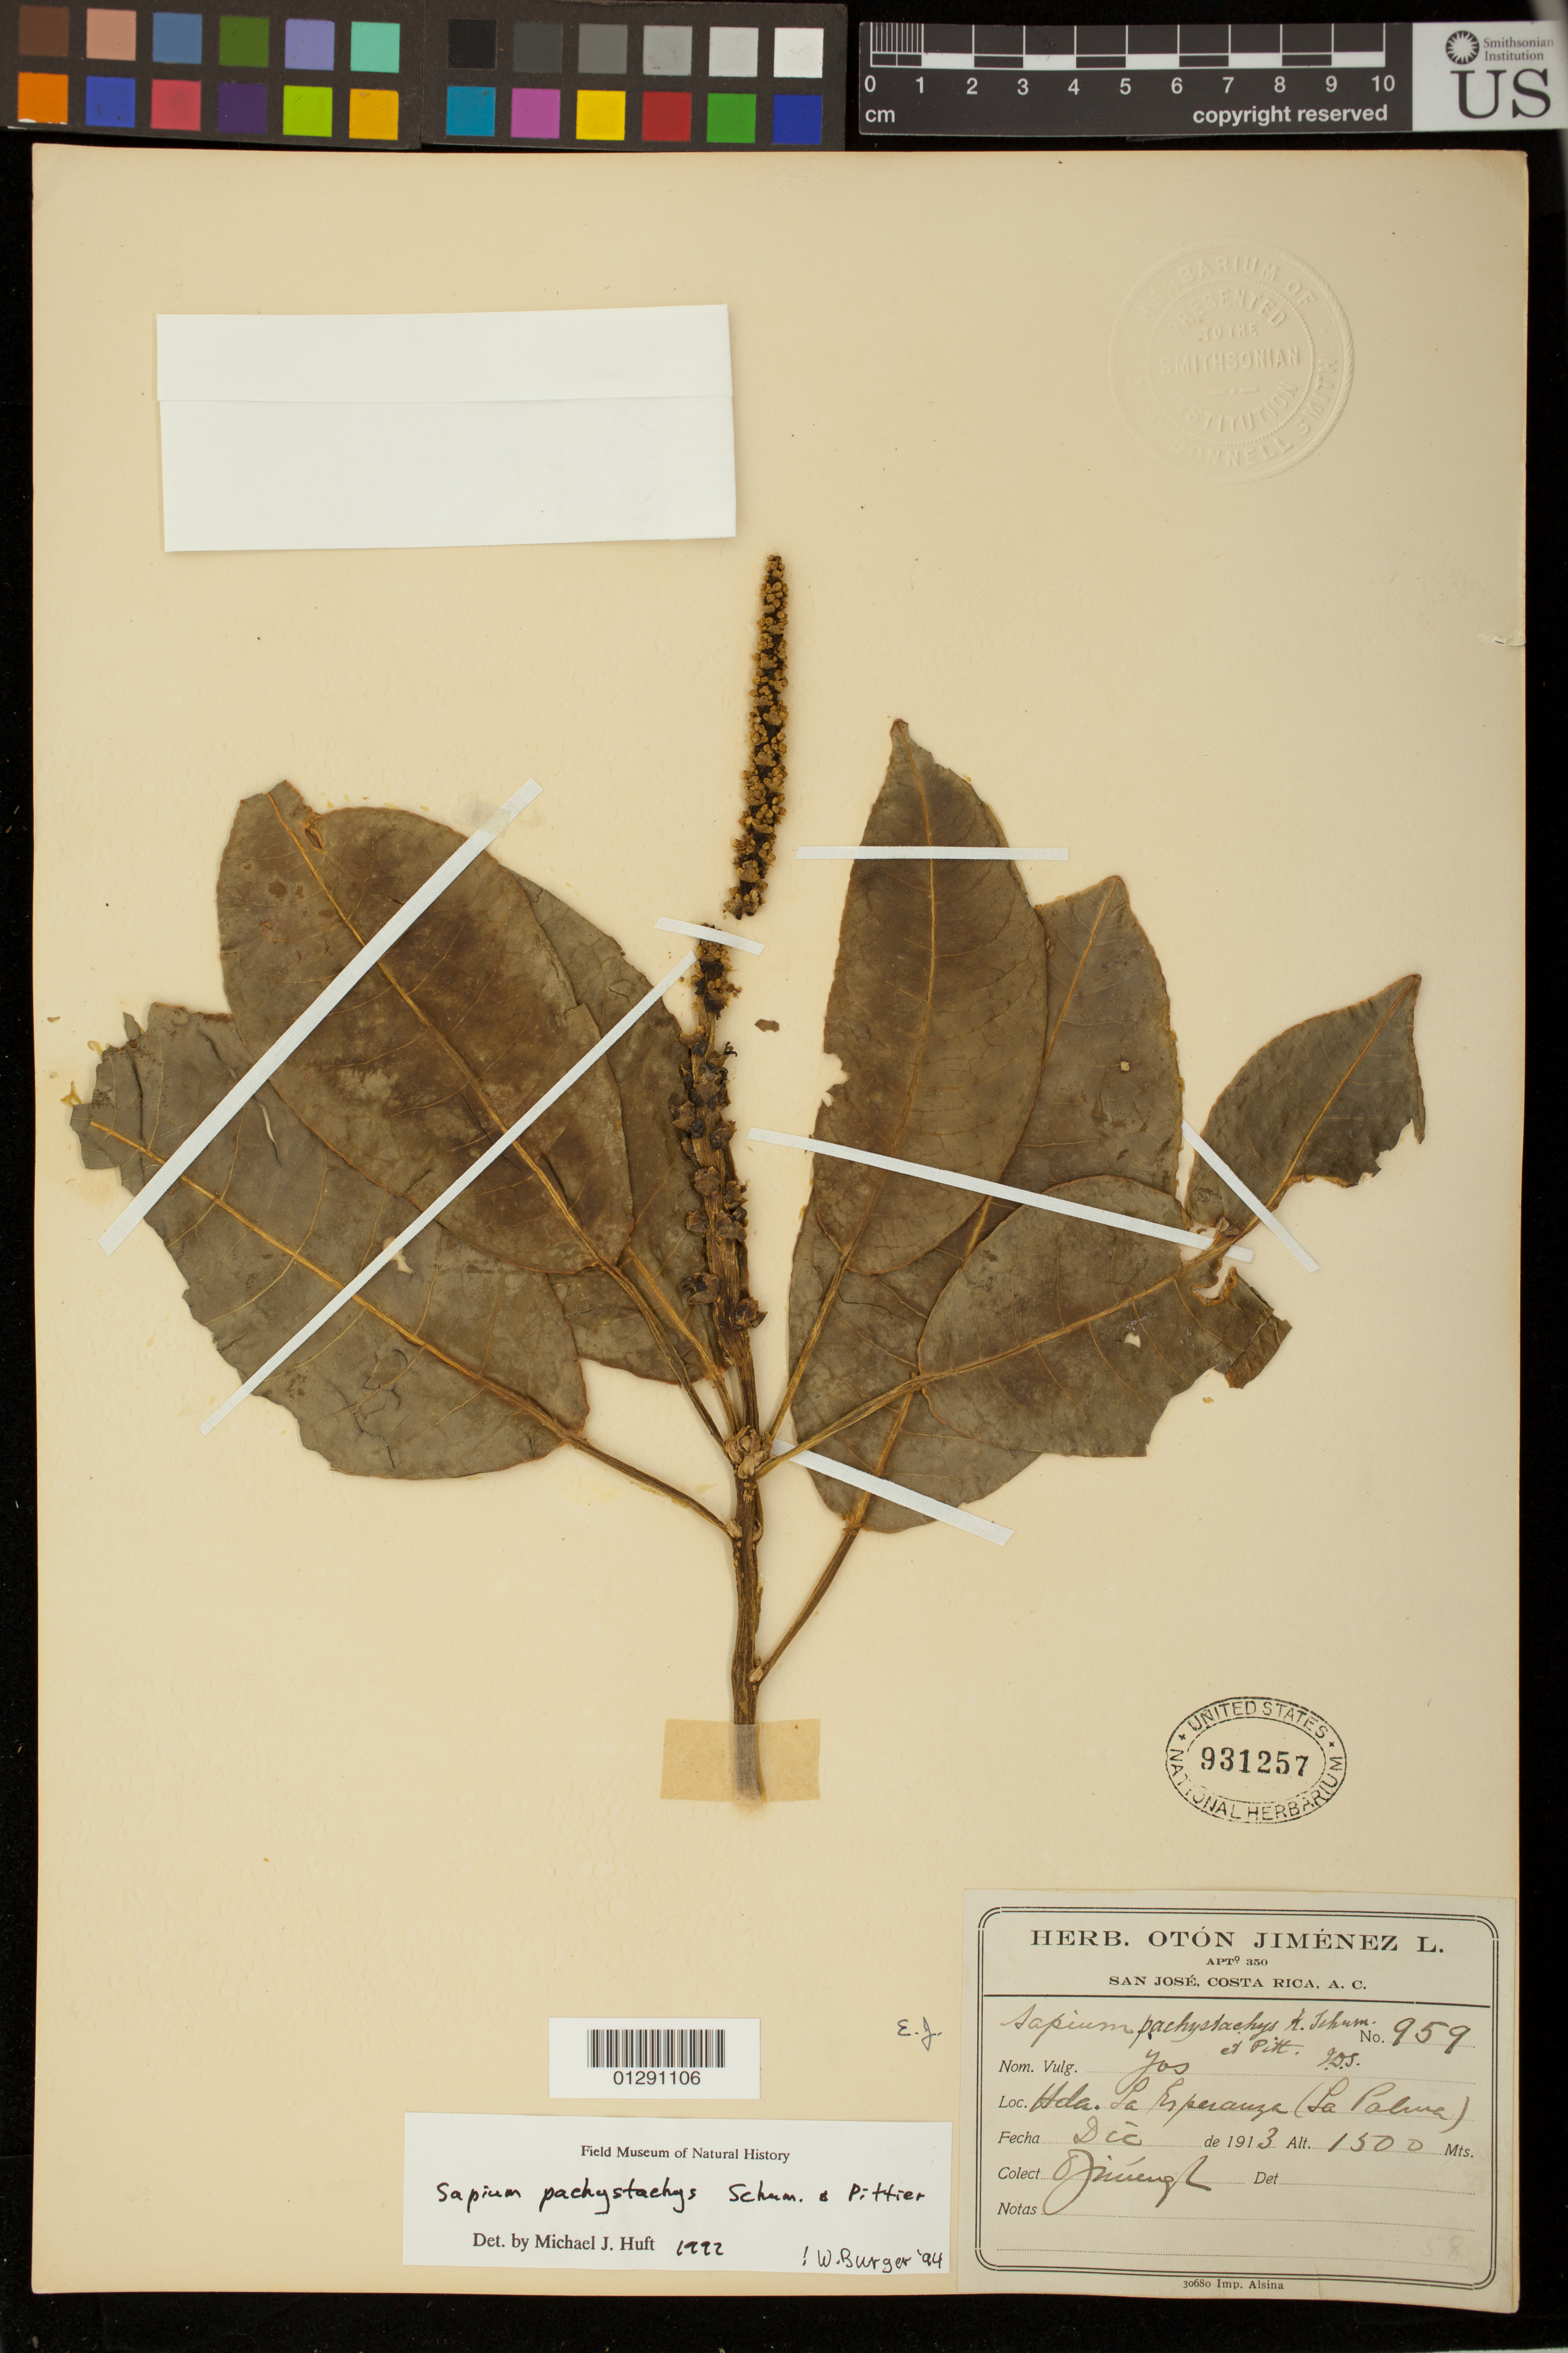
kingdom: Plantae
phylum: Tracheophyta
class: Magnoliopsida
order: Malpighiales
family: Euphorbiaceae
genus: Sapium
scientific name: Sapium pachystachys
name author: K. Schum. & Pittier in Pittier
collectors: O. Jiménez L.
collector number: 959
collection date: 1913-12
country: Costa Rica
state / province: Guanacaste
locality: Hda. La Esperanza (La Palma)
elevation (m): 1500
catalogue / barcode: US 931257